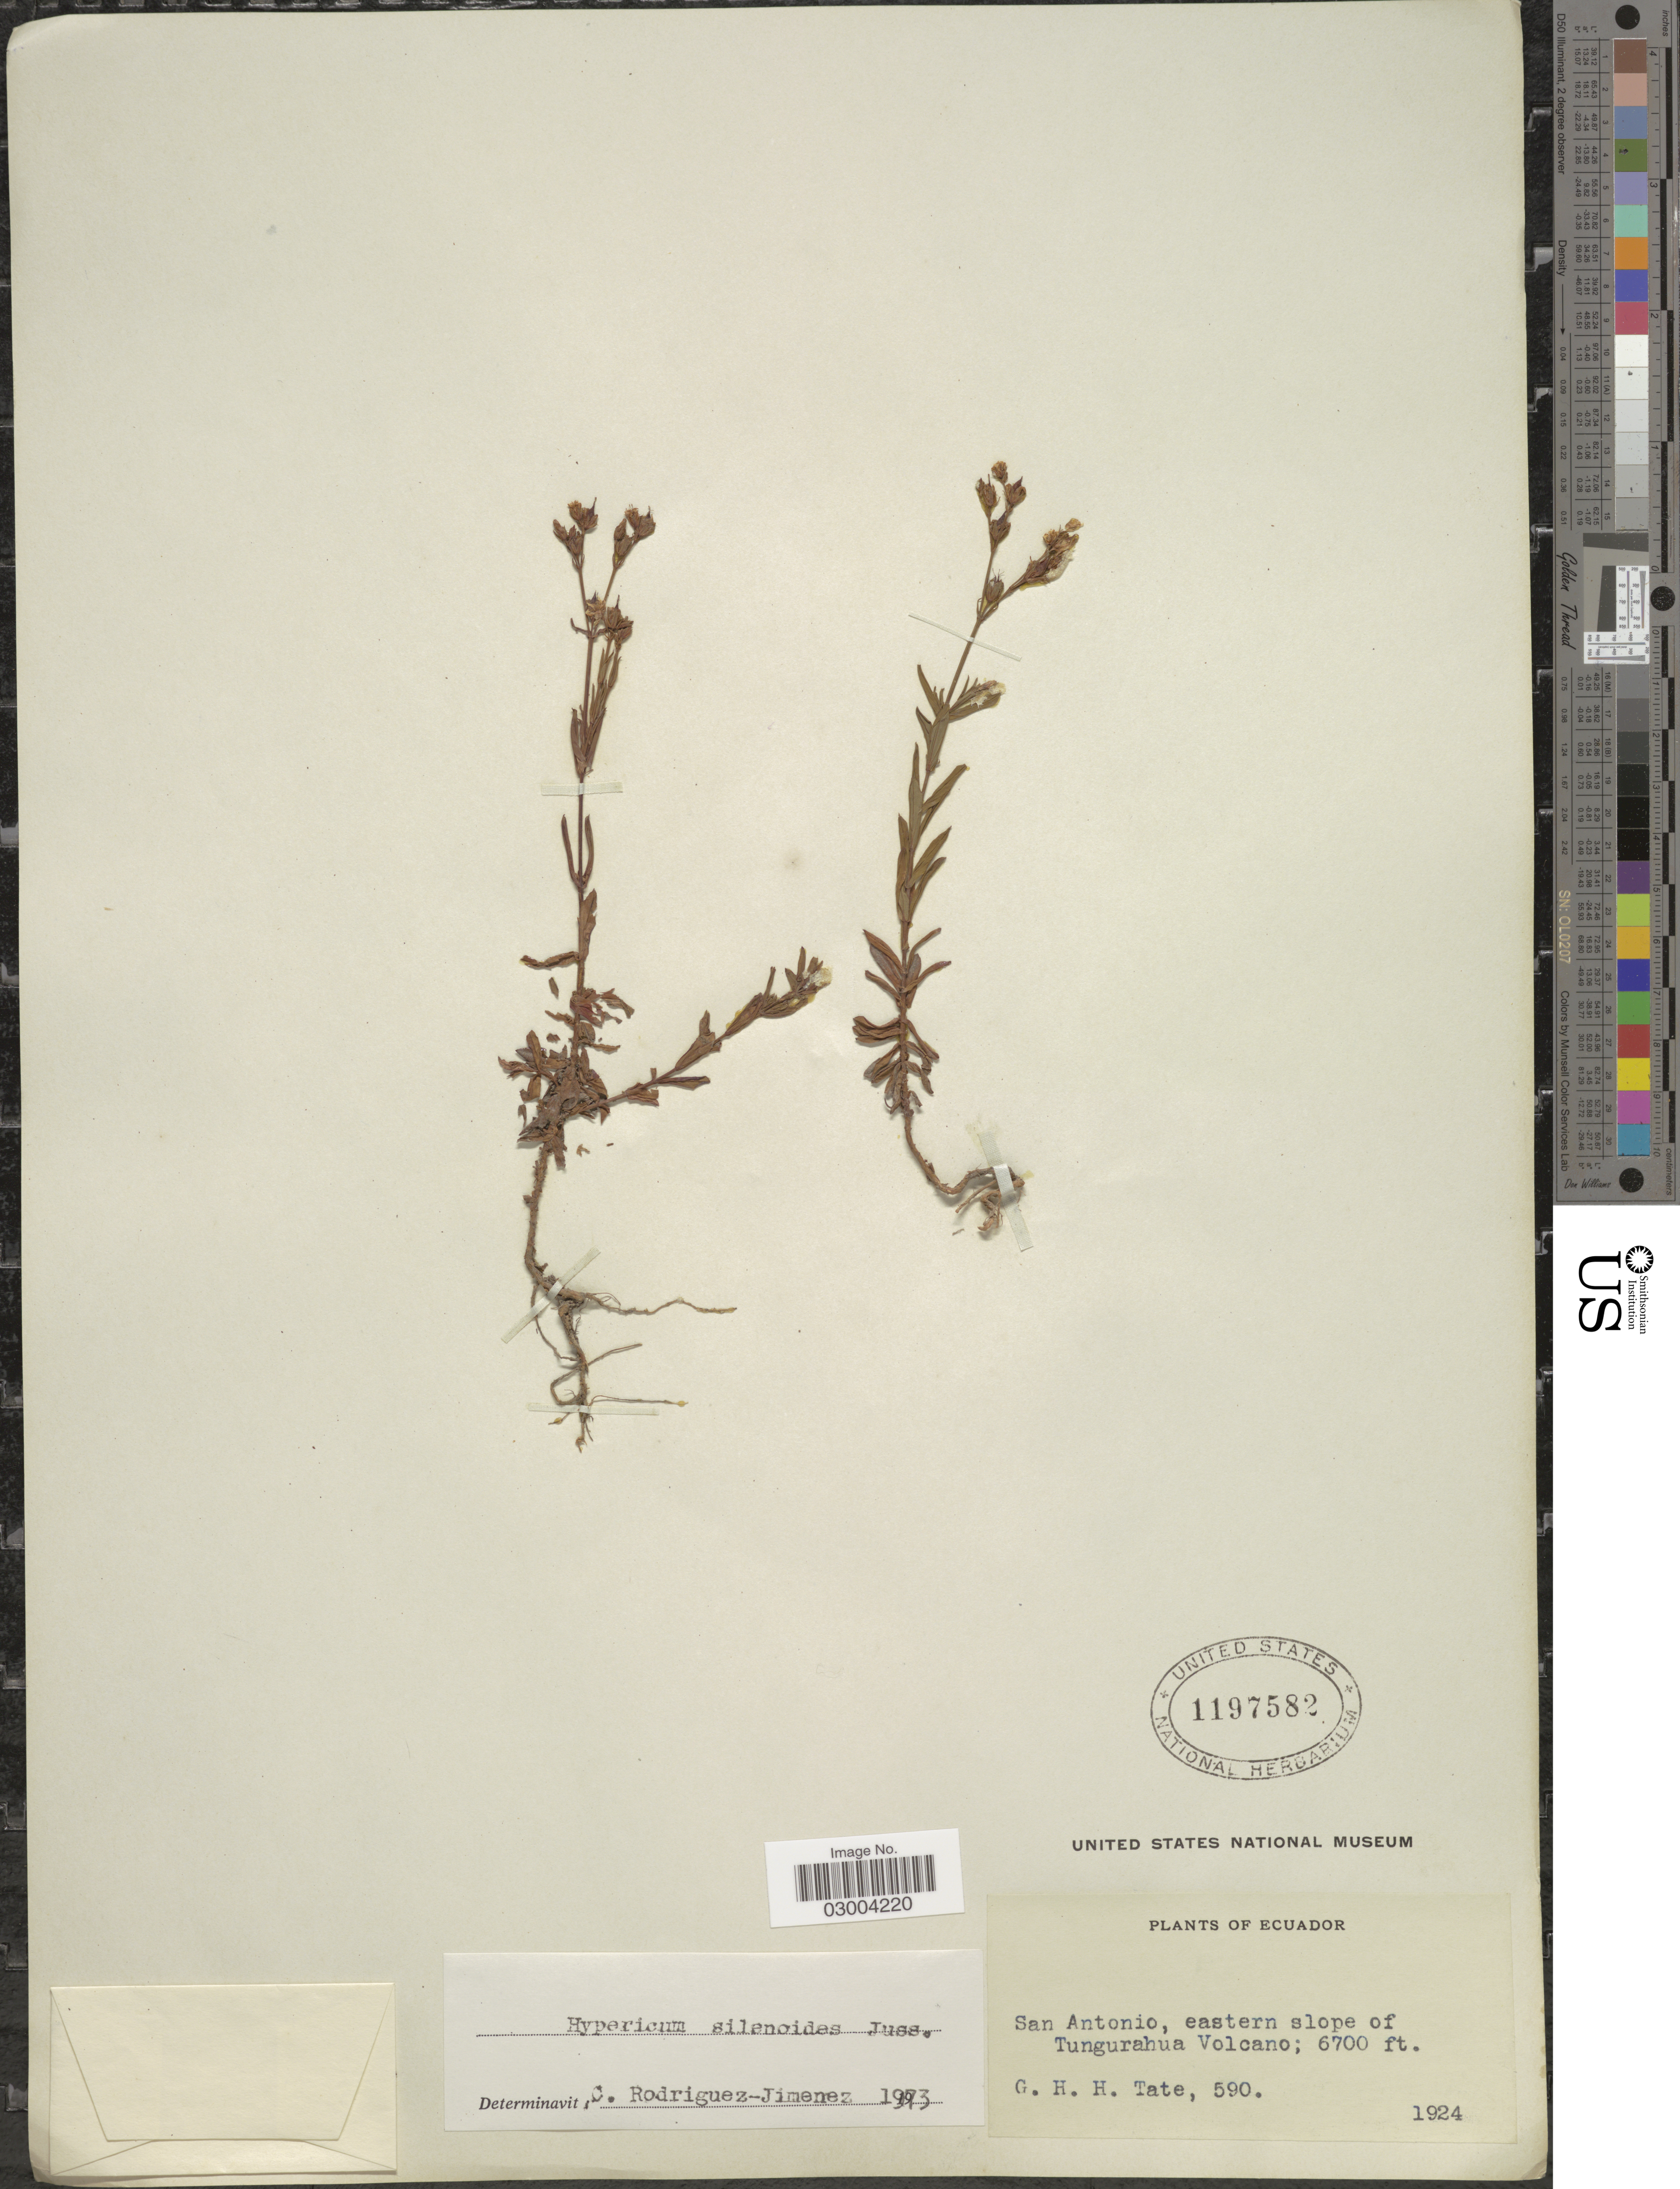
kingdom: Plantae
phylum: Tracheophyta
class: Magnoliopsida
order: Malpighiales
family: Hypericaceae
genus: Hypericum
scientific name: Hypericum silenoides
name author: Juss.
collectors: G. H. H.Tate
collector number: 590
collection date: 1924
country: Ecuador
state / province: Tungurahua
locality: San Antonio, eastern slope of Tungurahua Volcano.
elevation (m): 2042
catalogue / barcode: US 1197582